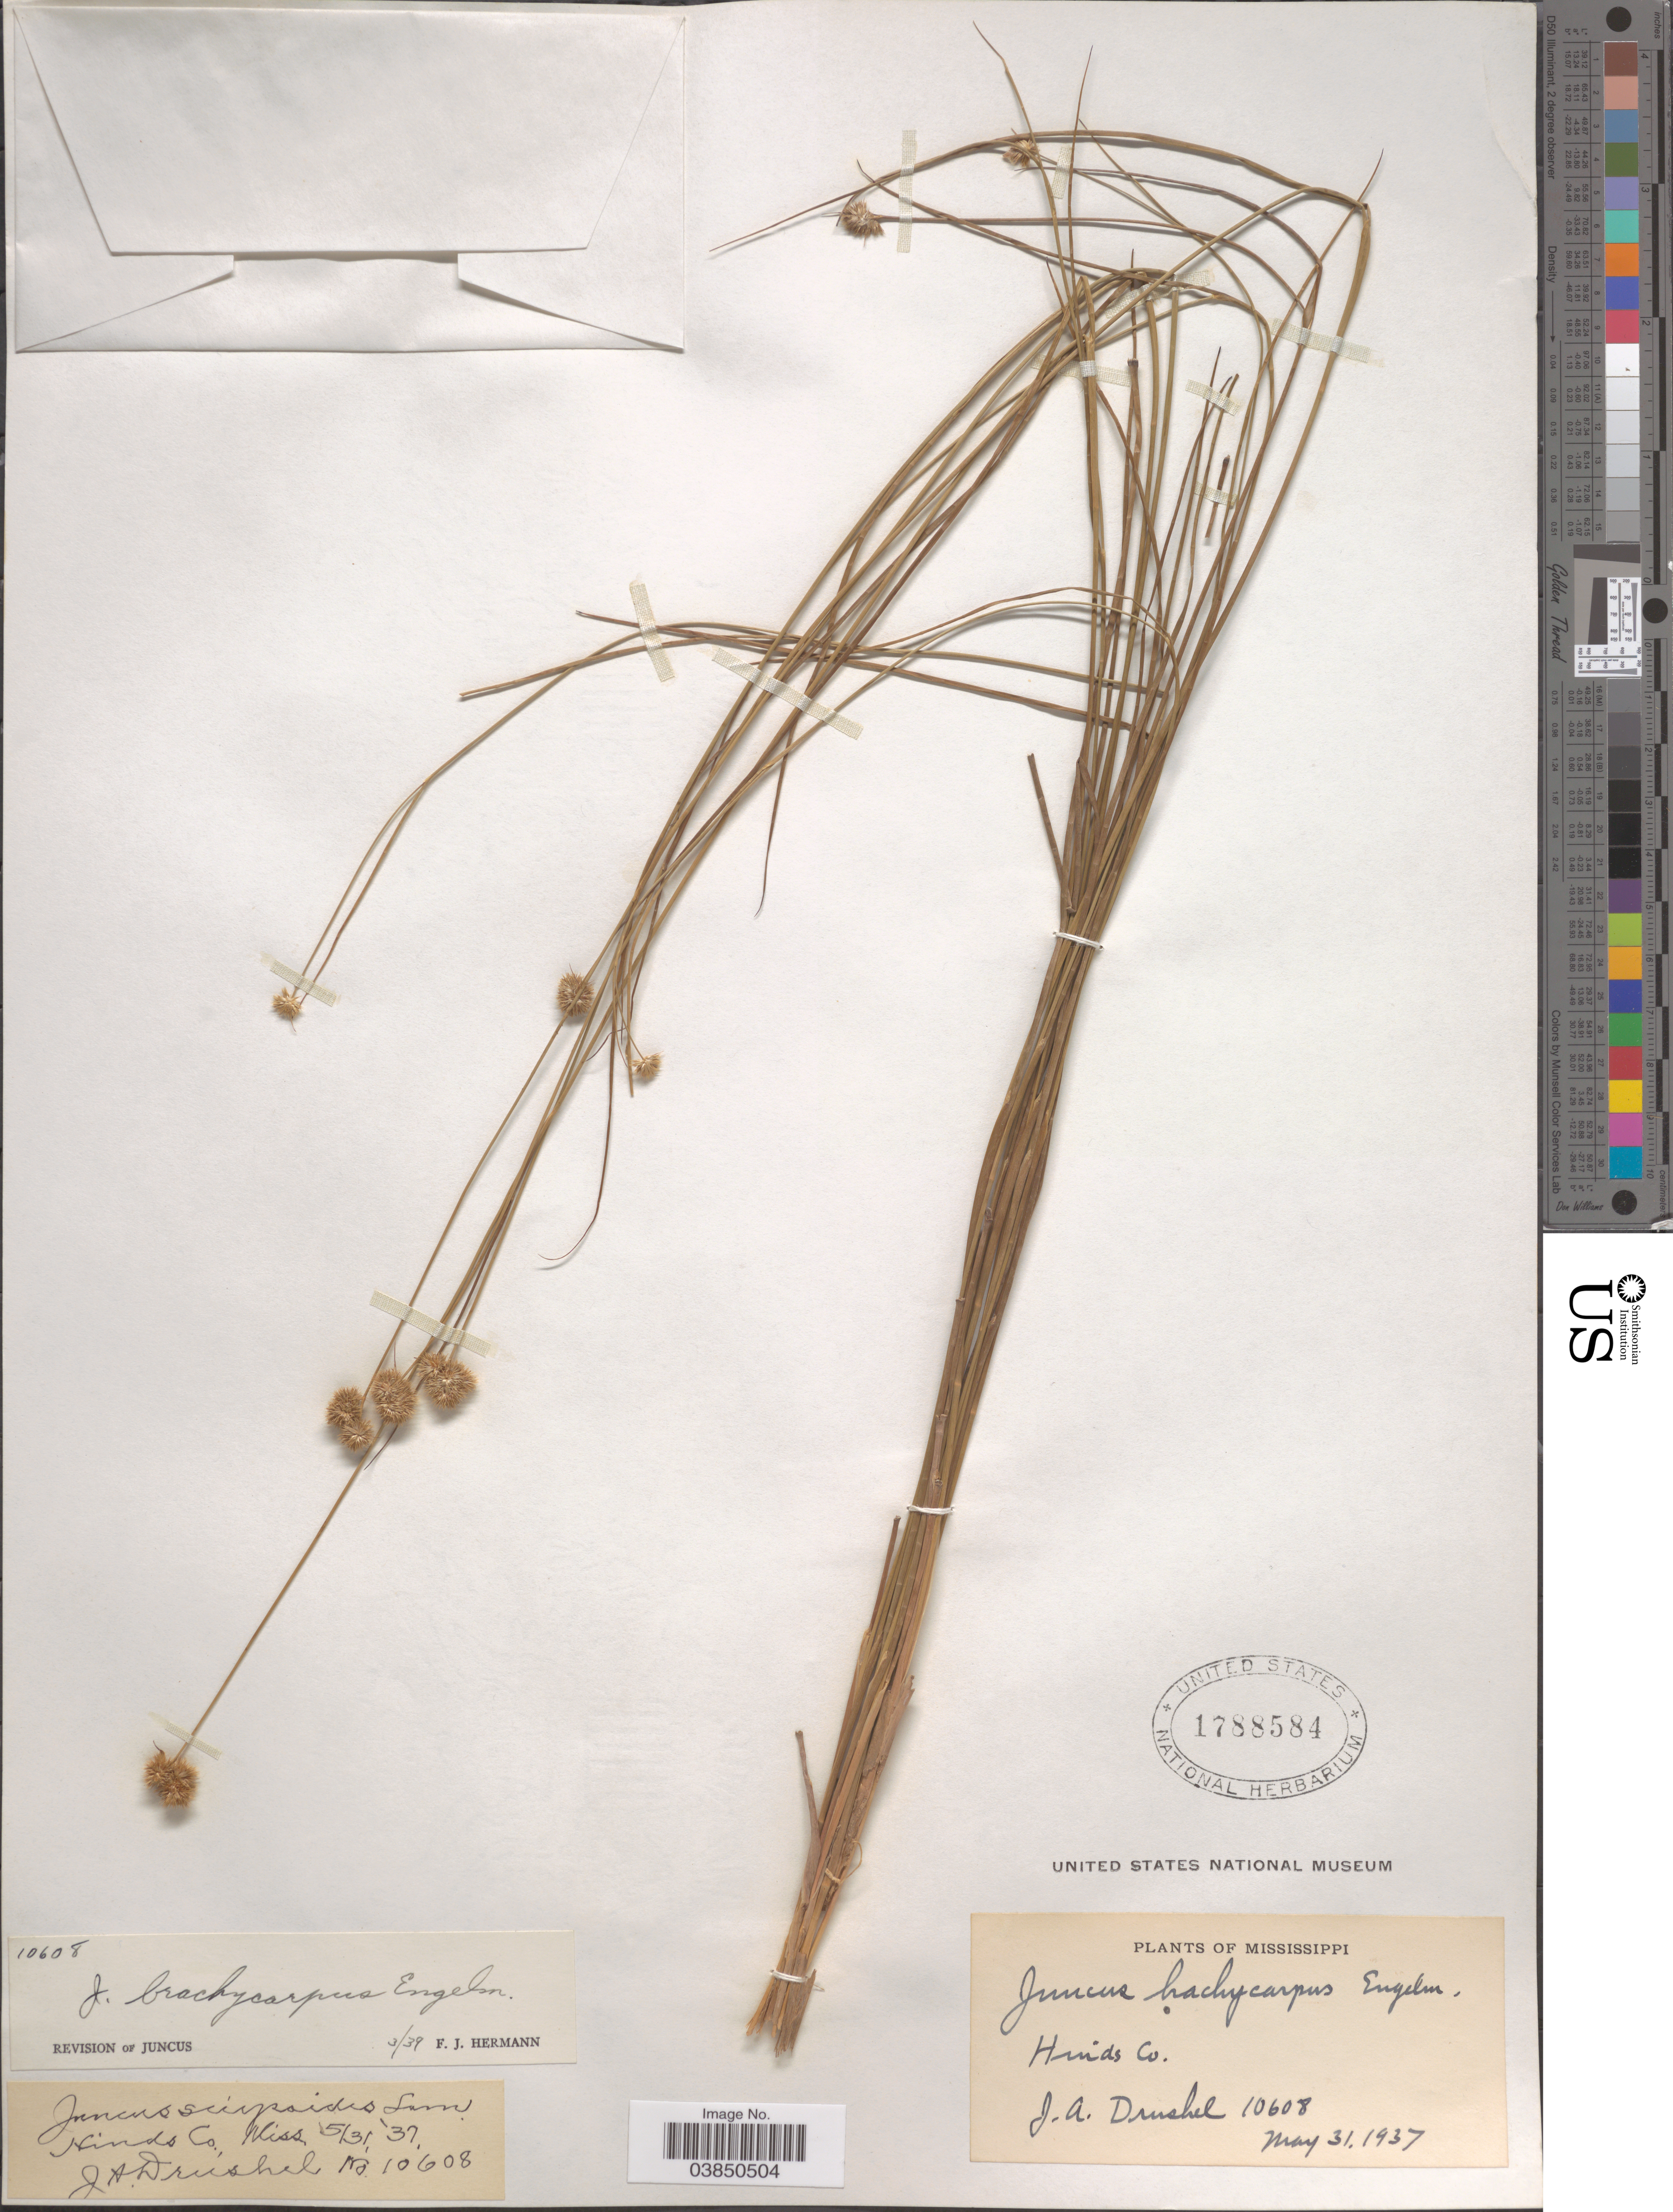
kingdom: Plantae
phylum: Tracheophyta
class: Liliopsida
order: Poales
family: Juncaceae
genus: Juncus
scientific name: Juncus brachycarpus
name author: Engelm.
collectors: J. A. Drushel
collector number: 10608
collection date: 1937-05-31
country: United States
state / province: Mississippi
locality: Hinds Co.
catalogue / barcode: US 1788584